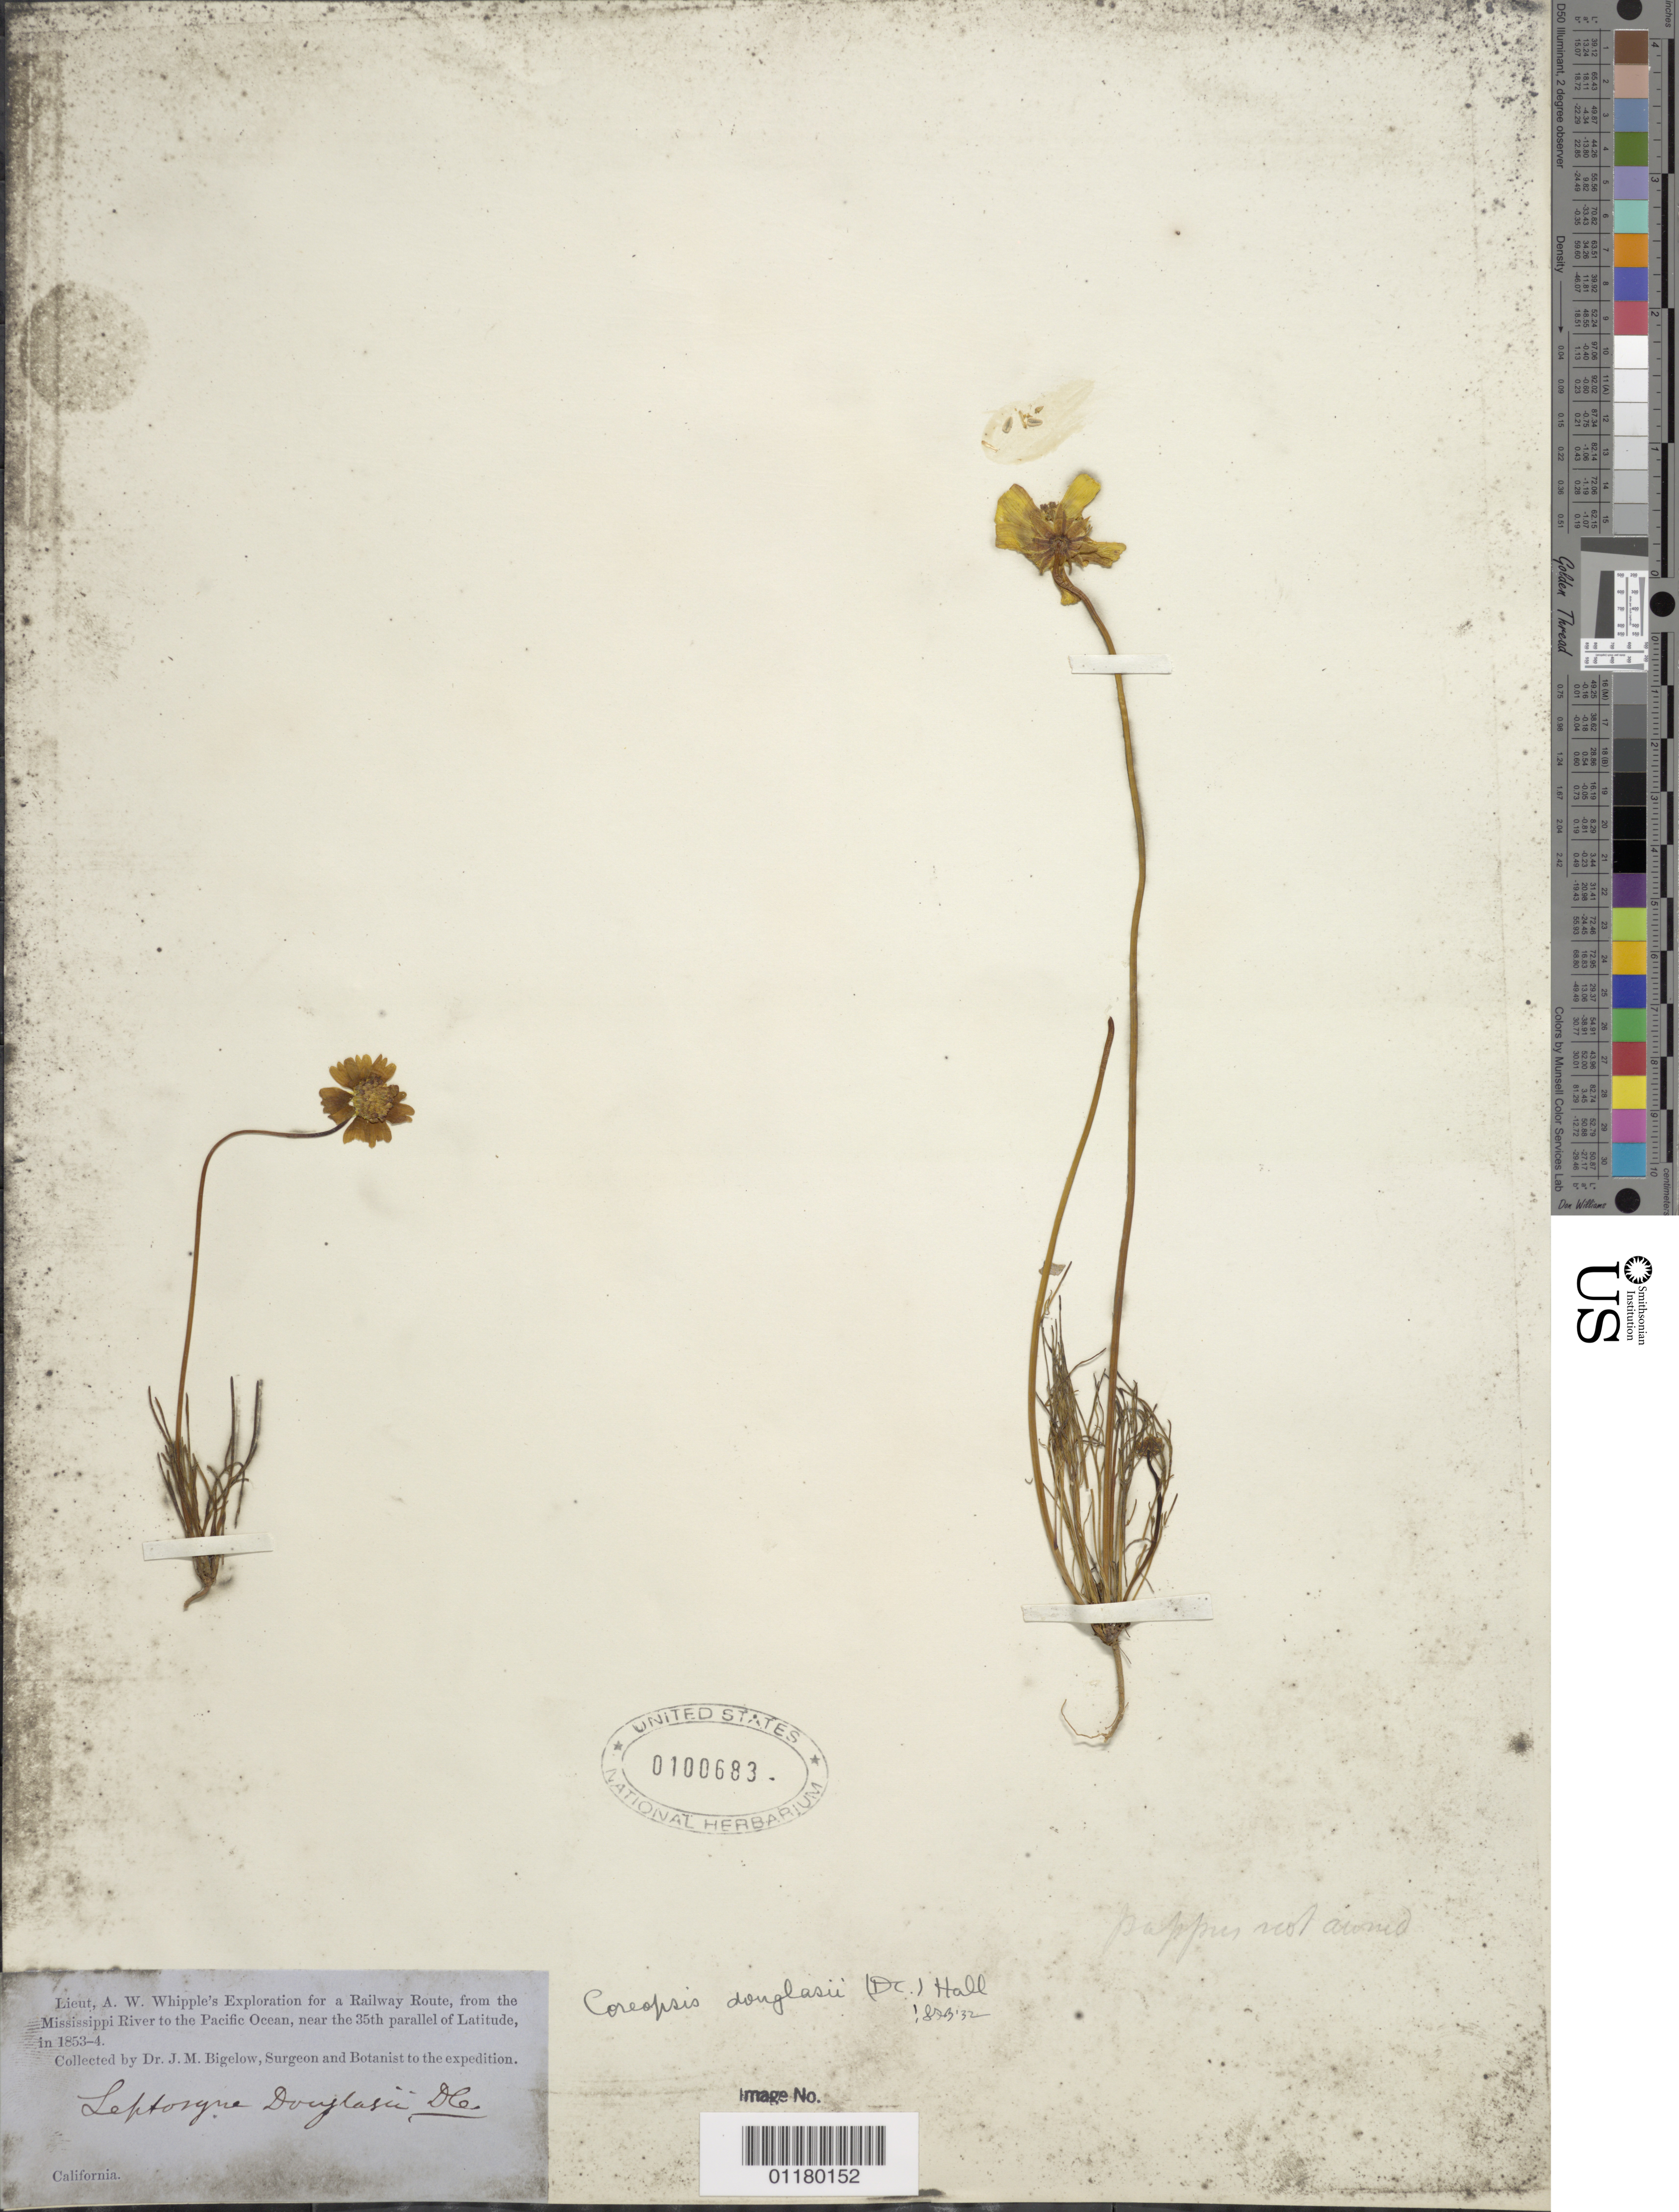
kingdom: Plantae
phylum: Tracheophyta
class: Magnoliopsida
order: Asterales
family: Asteraceae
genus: Coreopsis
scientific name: Coreopsis douglasii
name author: (DC.) H.M. Hall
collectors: J. M. Bigelow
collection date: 1853/1854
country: United States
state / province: California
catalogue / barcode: US 100683